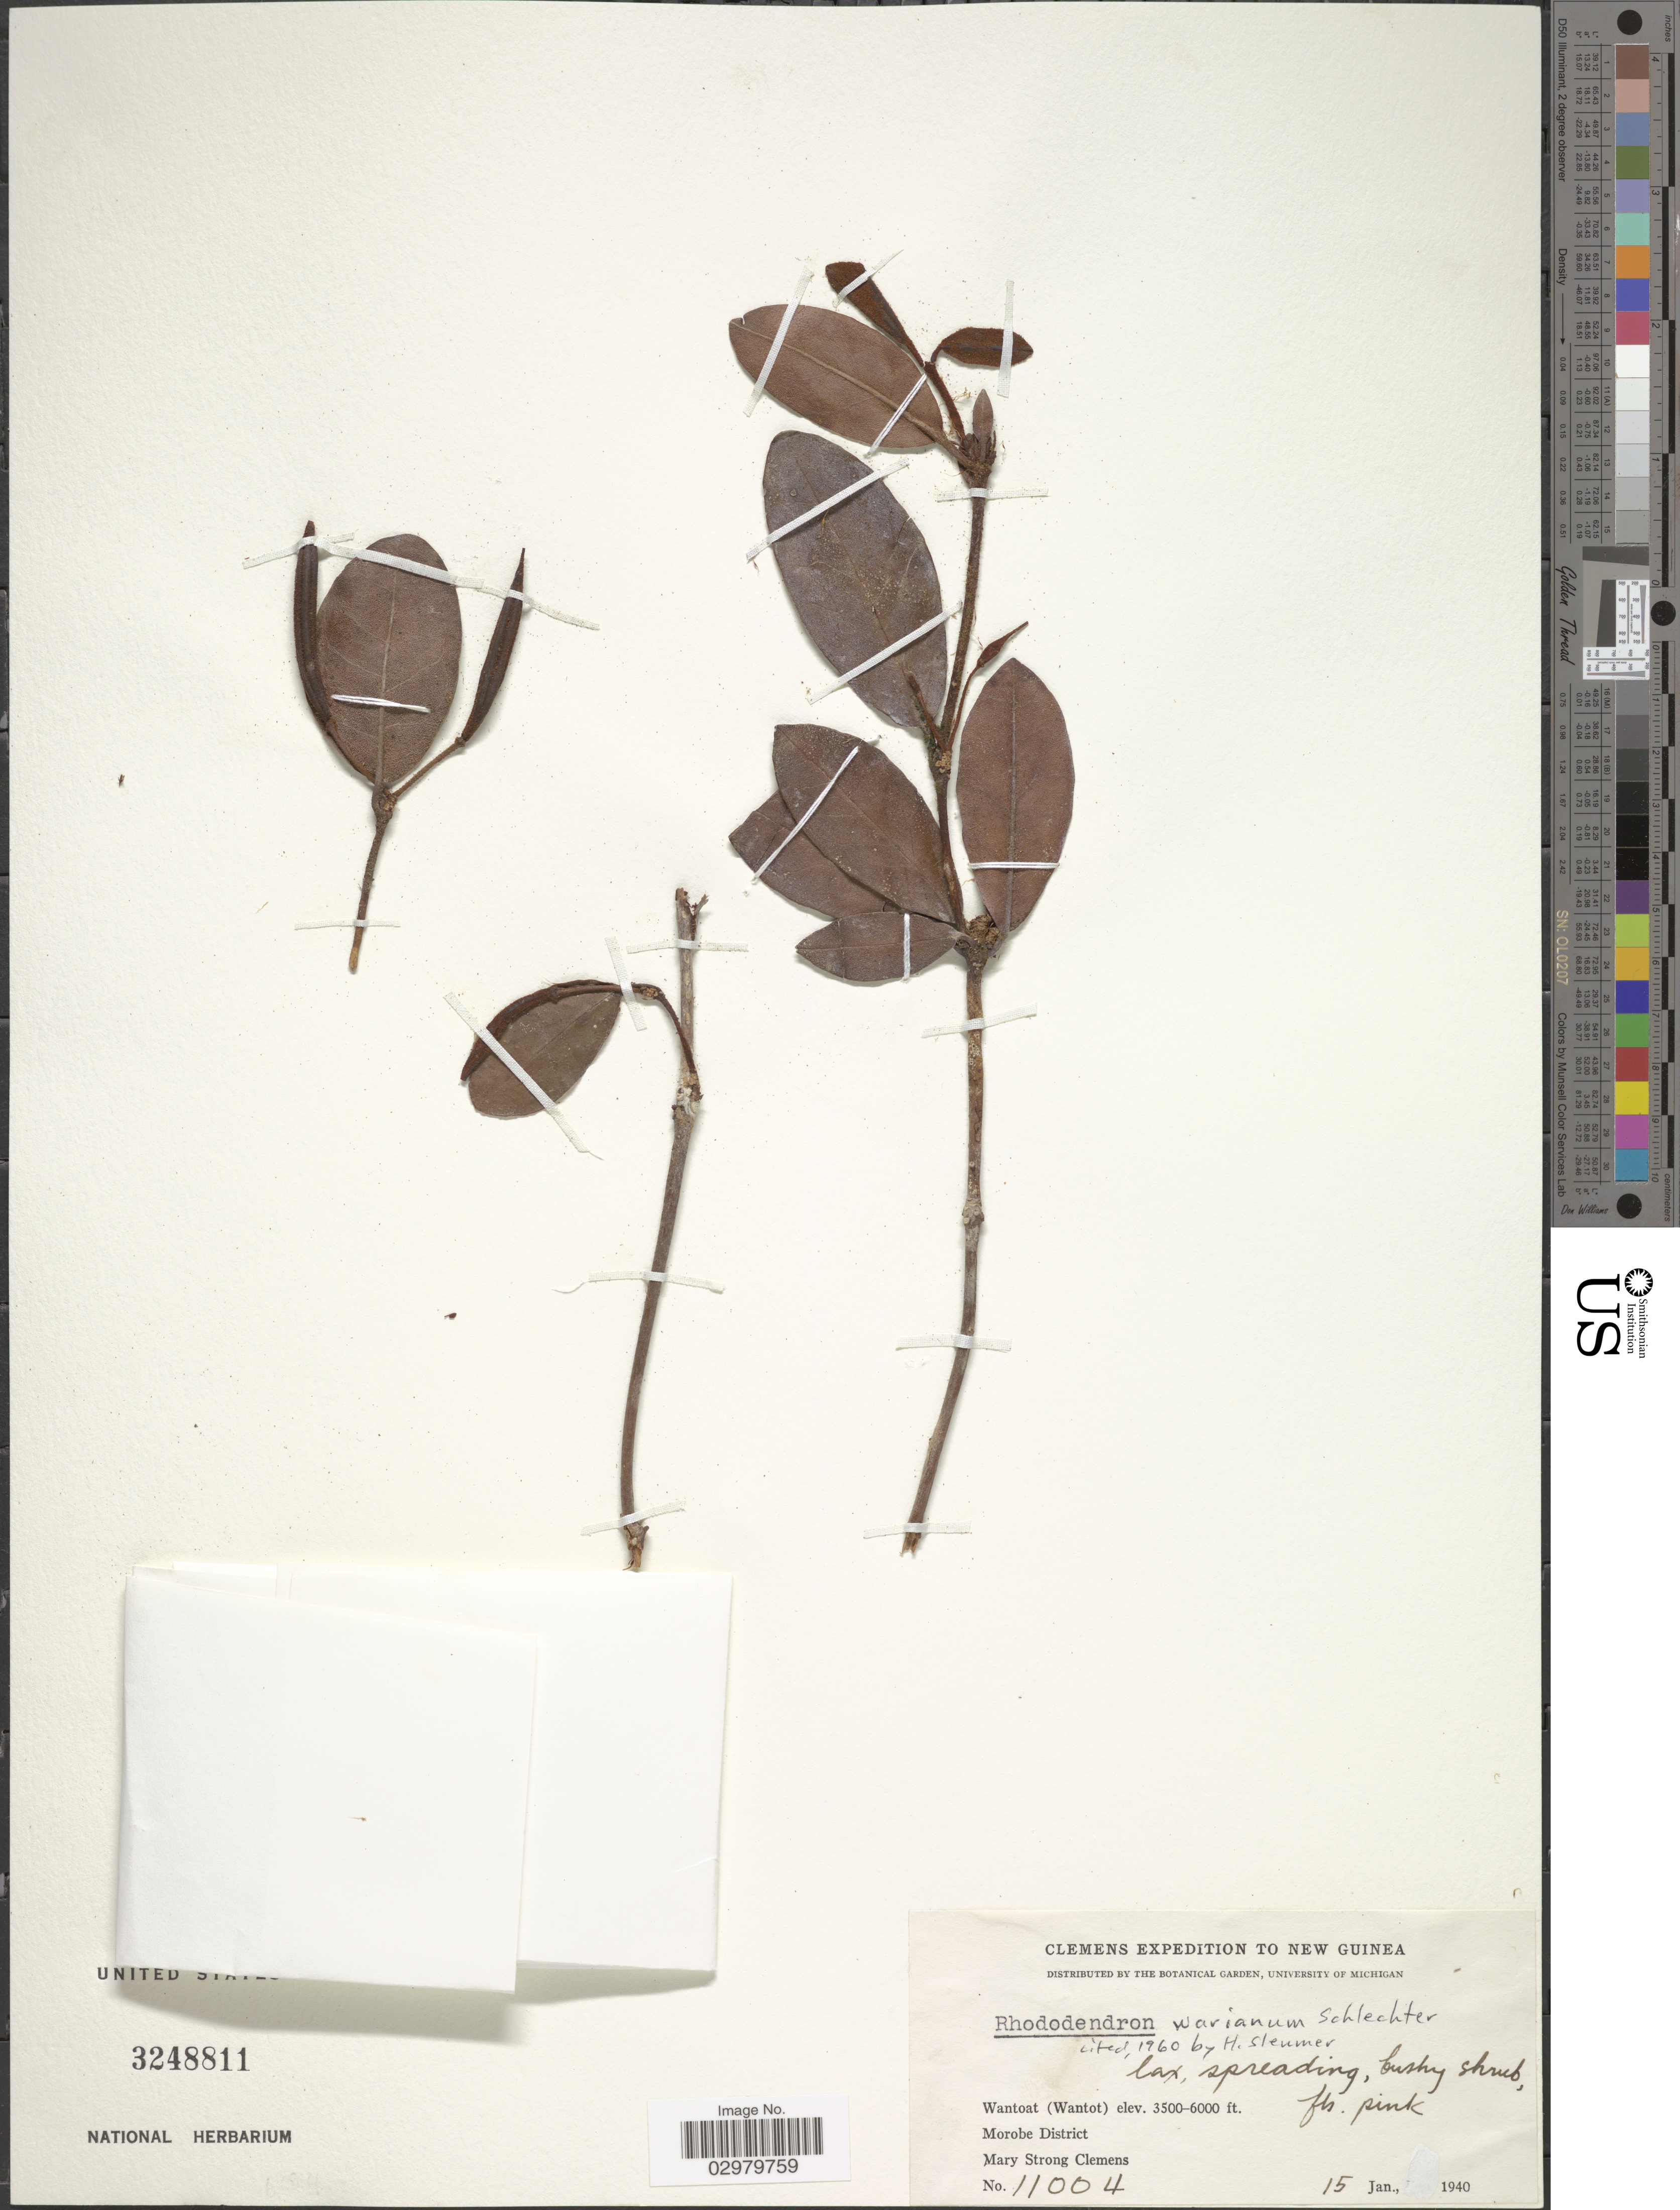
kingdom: Plantae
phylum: Tracheophyta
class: Magnoliopsida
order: Ericales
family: Ericaceae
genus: Rhododendron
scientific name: Rhododendron warianum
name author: Schltr.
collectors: M. S. Clemens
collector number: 11004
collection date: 1940-01-15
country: Papua New Guinea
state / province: Morobe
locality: New Guinea. Wantoat (Wantot), Morobe District.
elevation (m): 1067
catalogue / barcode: US 3248811